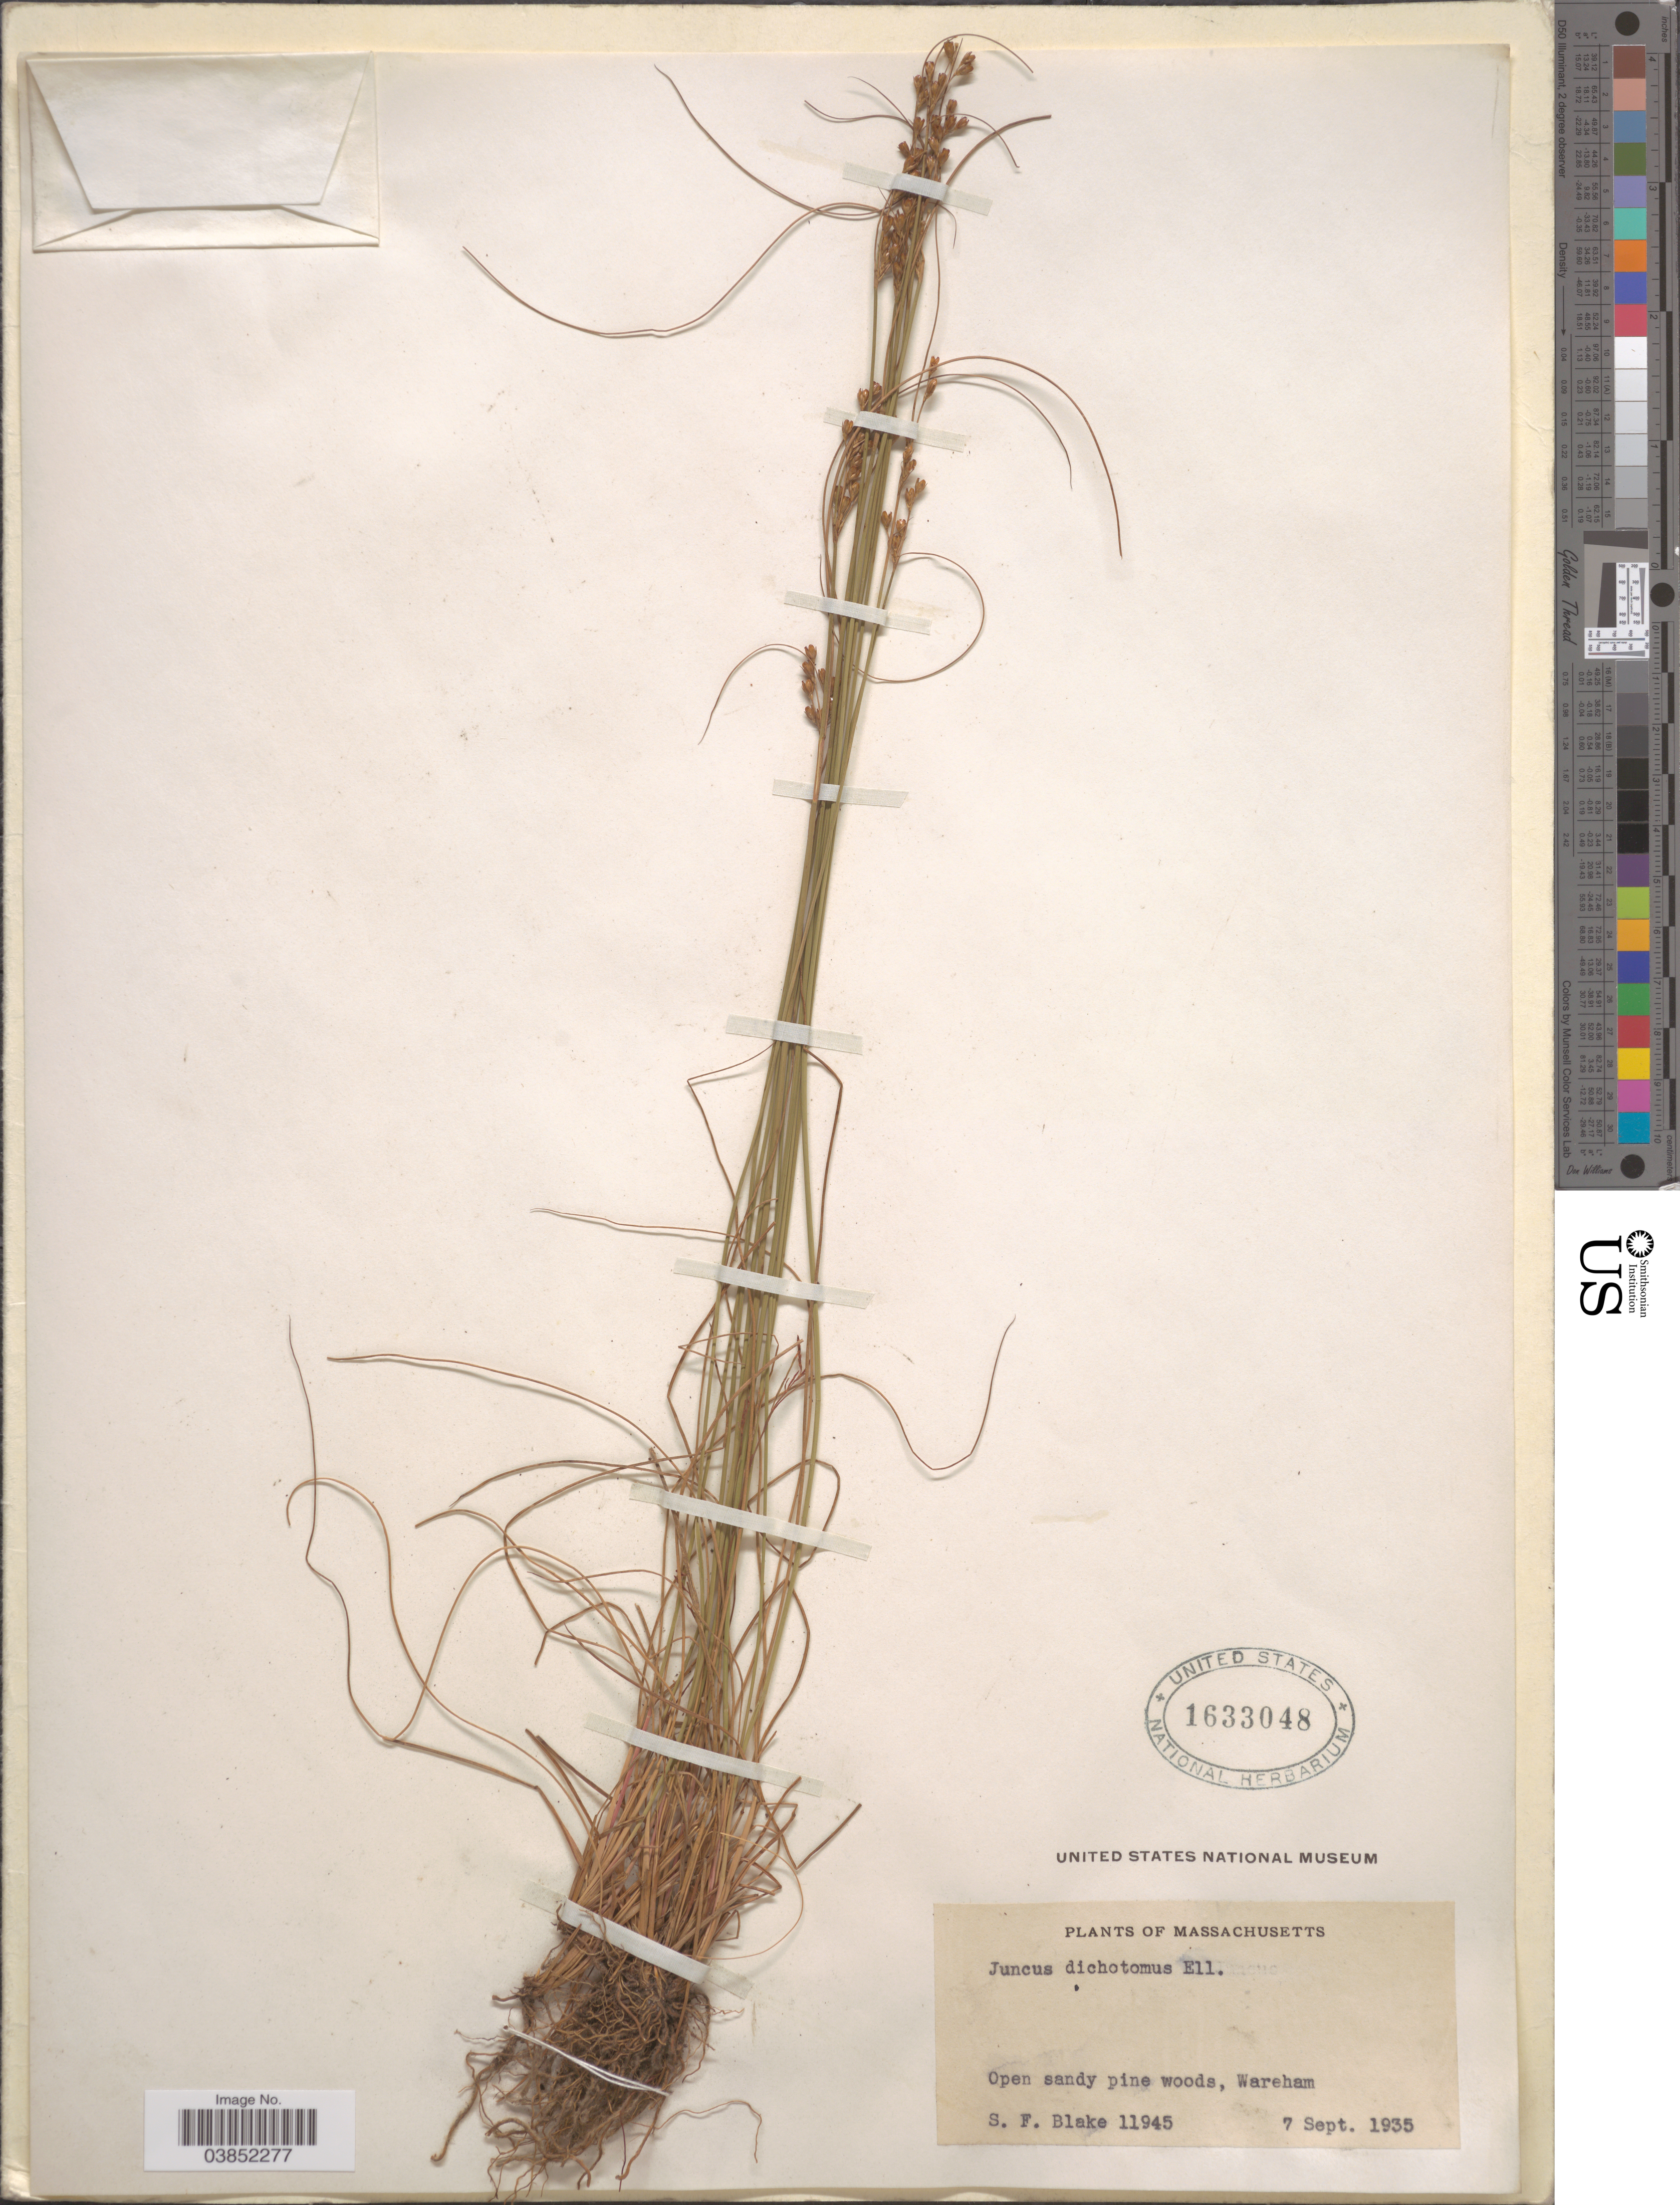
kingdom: Plantae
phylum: Tracheophyta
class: Liliopsida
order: Poales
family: Juncaceae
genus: Juncus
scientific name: Juncus dichotomus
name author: Elliott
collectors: S. Blake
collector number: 11945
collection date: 1935-09-07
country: United States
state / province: Massachusetts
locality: Open sandy pine woods, Wareham.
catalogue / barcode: US 1633048